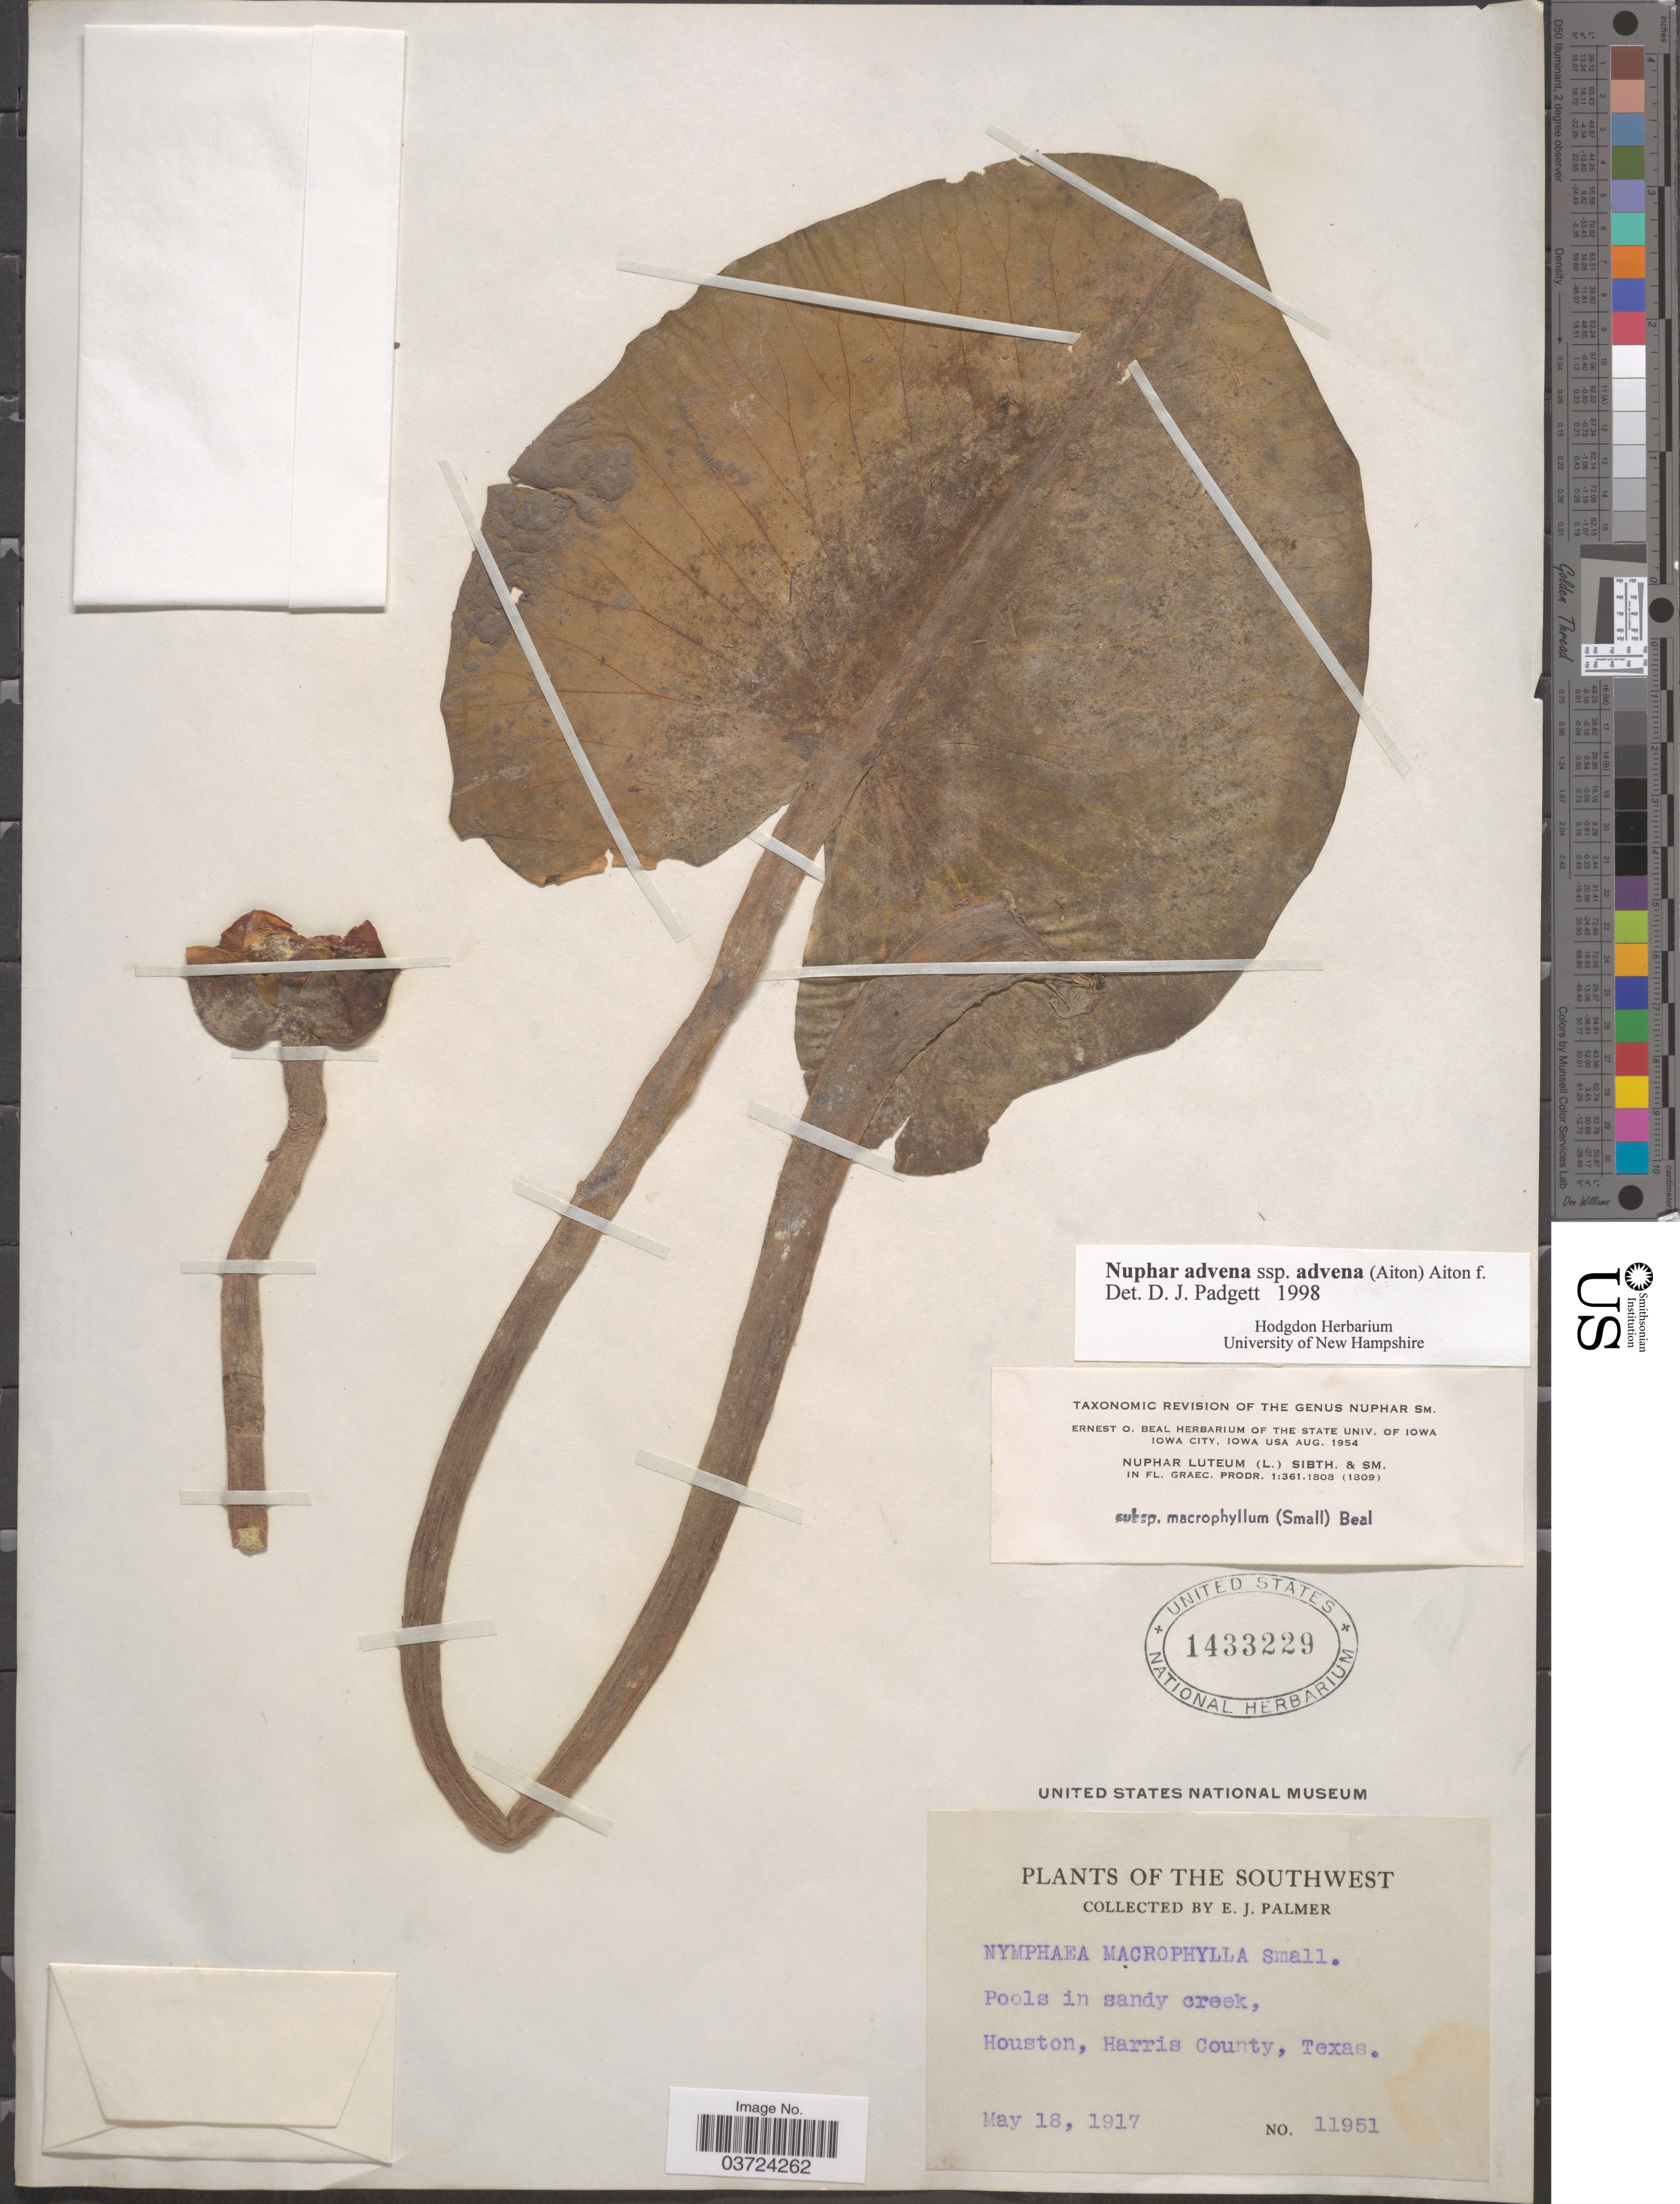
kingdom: Plantae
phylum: Tracheophyta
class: Magnoliopsida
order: Nymphaeales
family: Nymphaeaceae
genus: Nuphar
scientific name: Nuphar advena subsp. advena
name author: (Aiton) W.T. Aiton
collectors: E. J. Palmer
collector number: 11951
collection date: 1917-05-18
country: United States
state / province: Texas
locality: The Southwest. Pools in sandy creek, Houston, Harris County.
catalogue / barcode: US 1433229